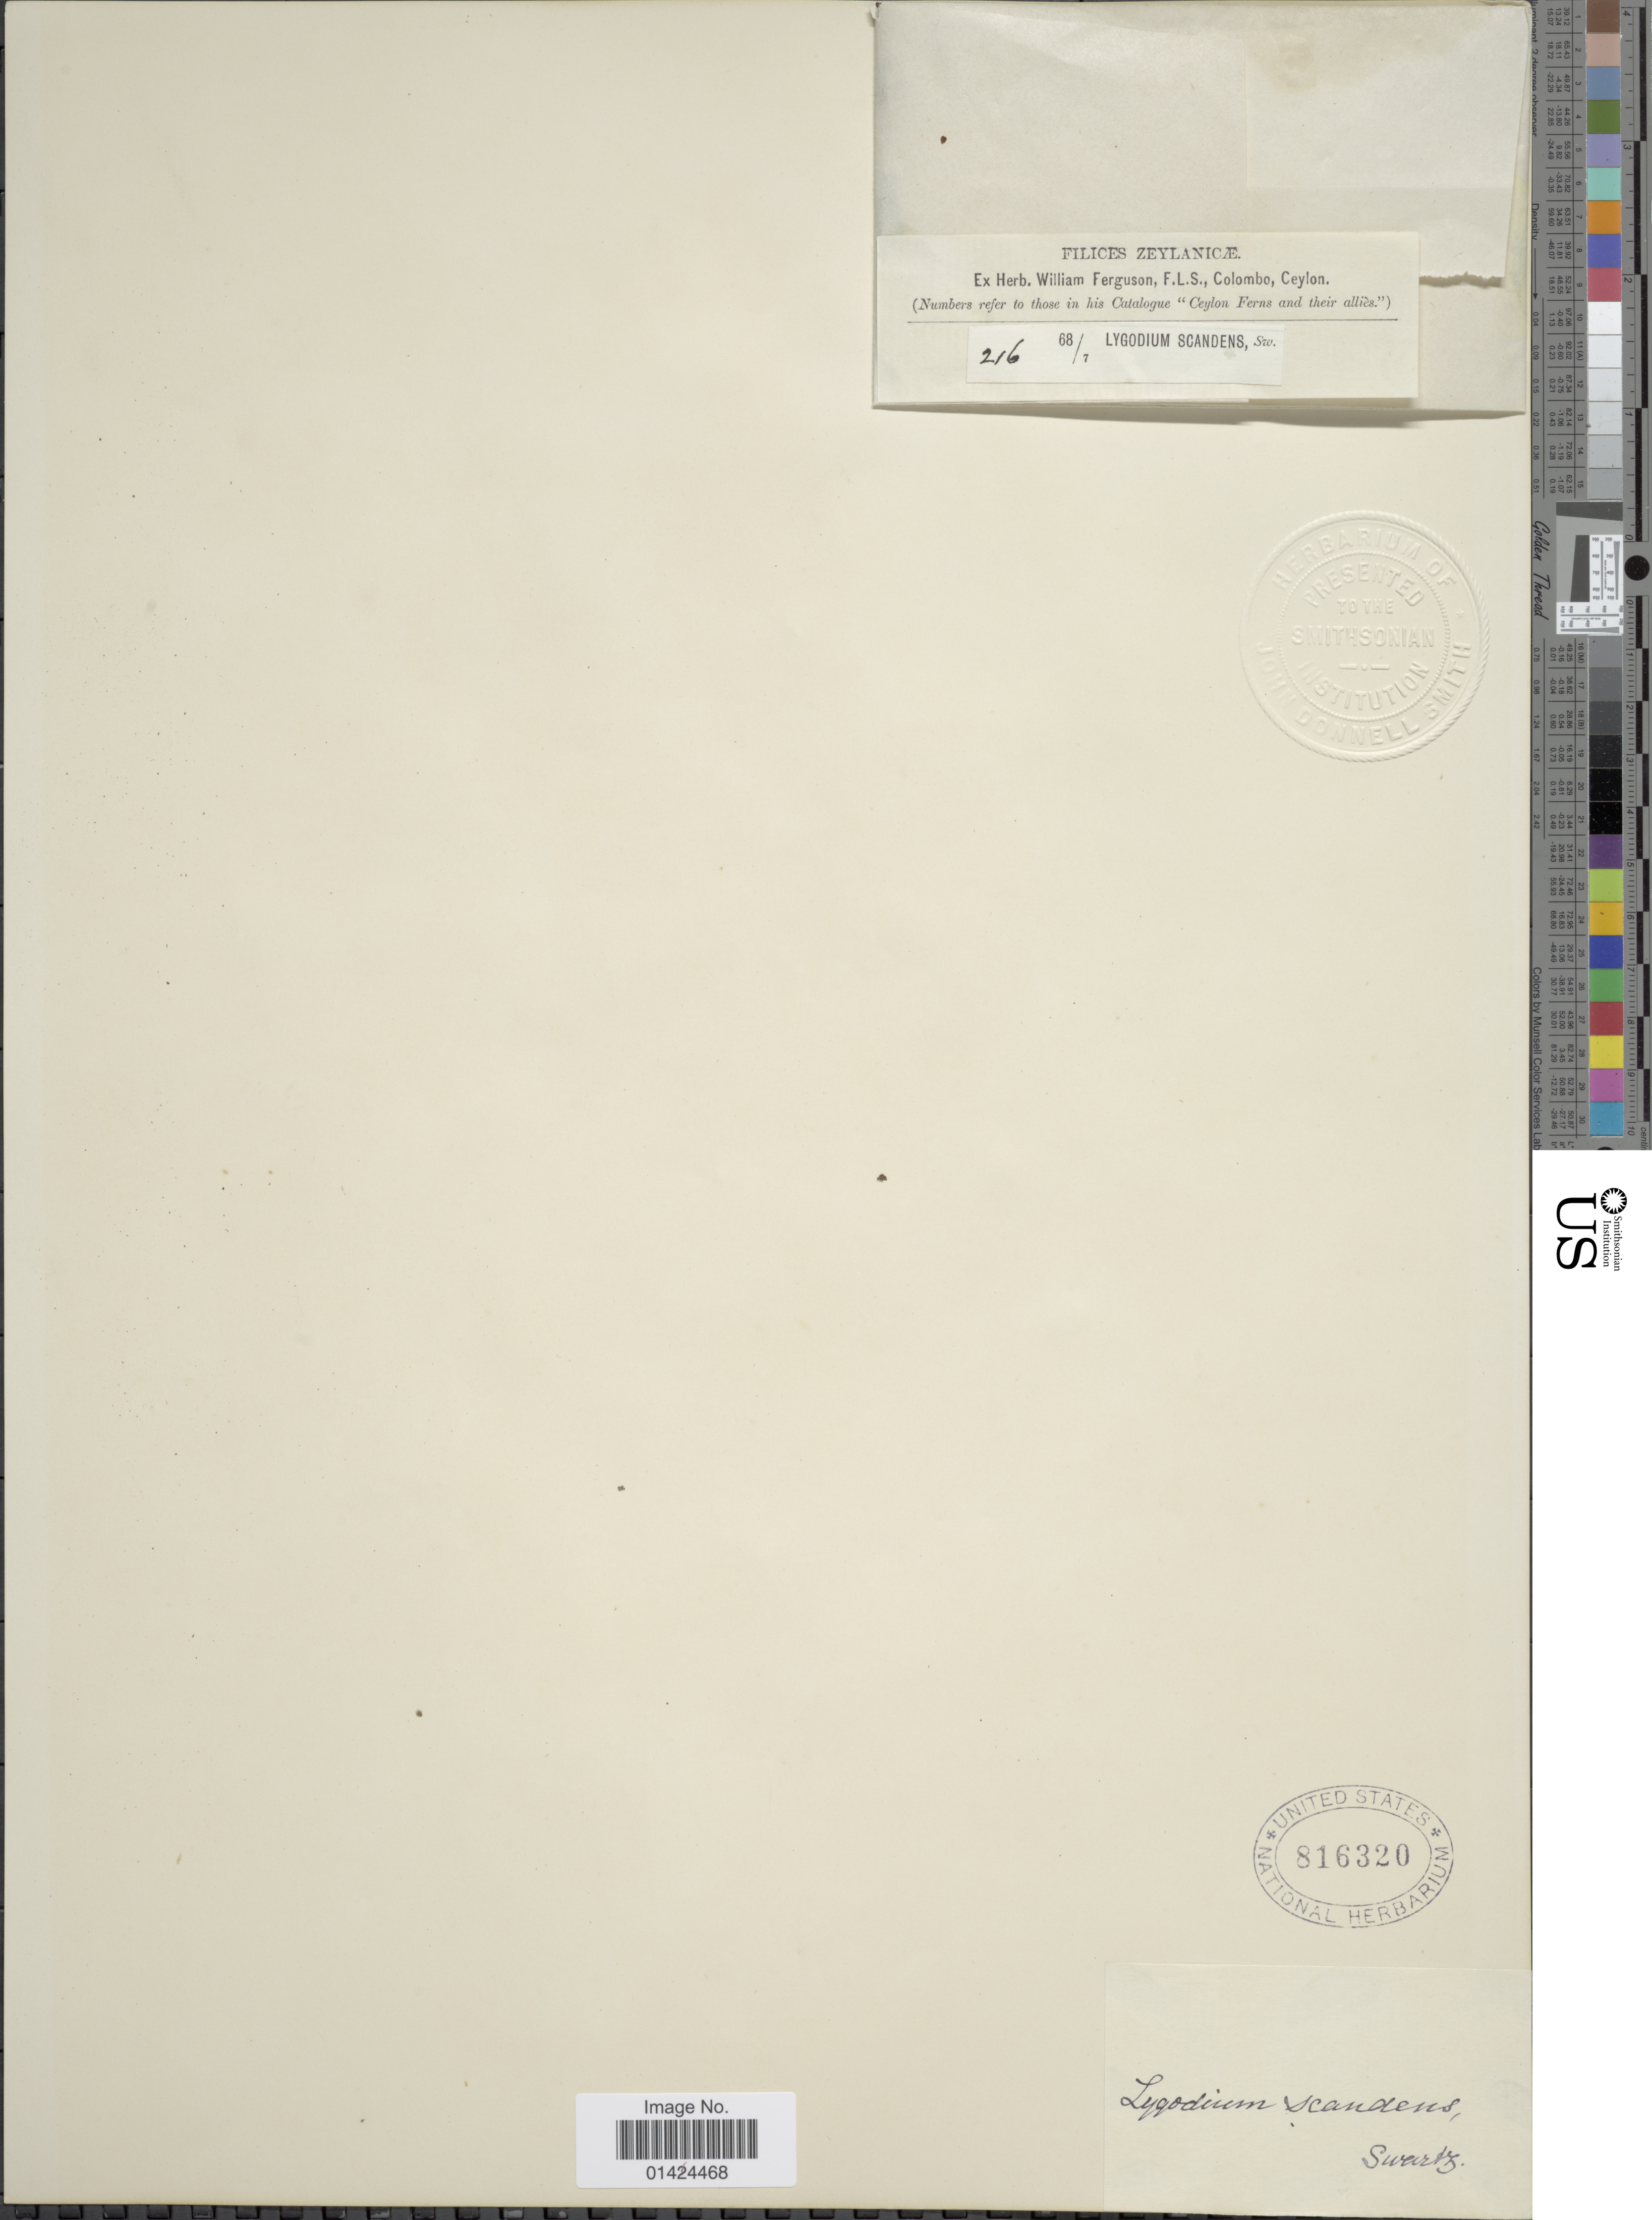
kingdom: Plantae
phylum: Tracheophyta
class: Polypodiopsida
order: Schizaeales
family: Lygodiaceae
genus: Lygodium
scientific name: Lygodium microphyllum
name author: (Cav.) R. Br.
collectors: ex herb. W. Ferguson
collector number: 216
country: Sri Lanka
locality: Zeylanicae, Ceylon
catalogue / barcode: US 816320